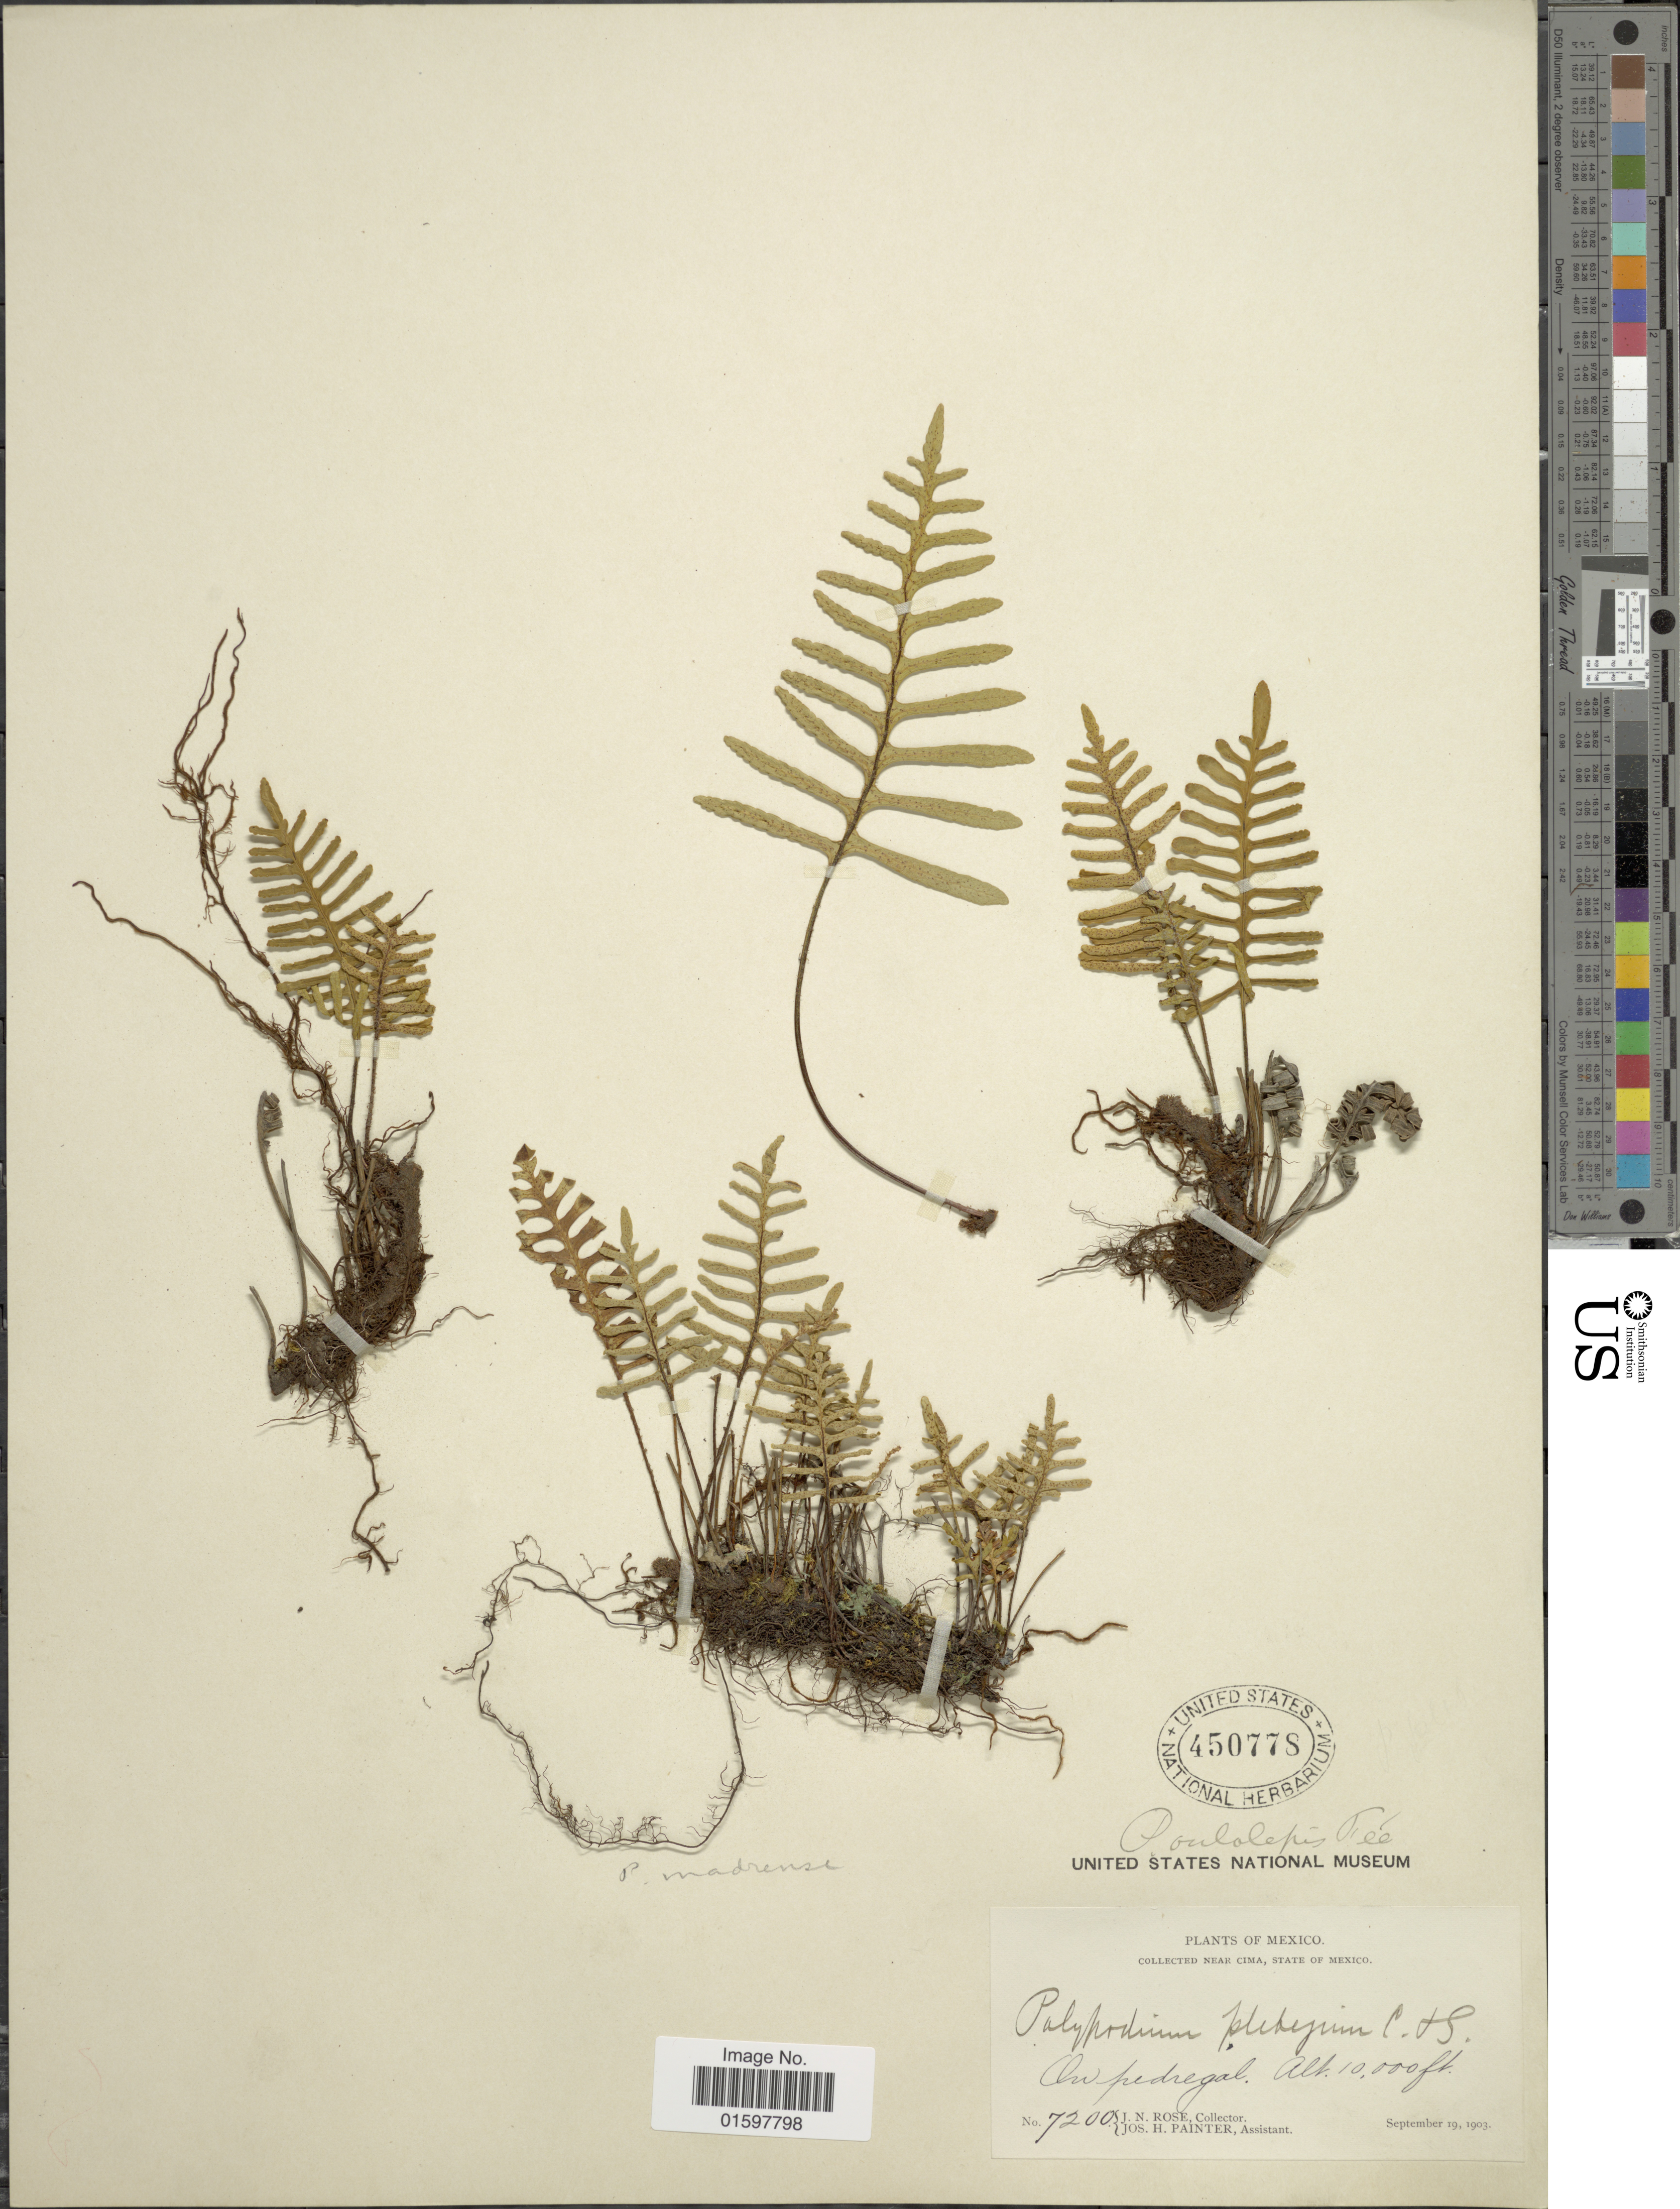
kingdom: Plantae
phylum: Tracheophyta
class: Polypodiopsida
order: Polypodiales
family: Polypodiaceae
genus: Pleopeltis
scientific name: Pleopeltis madrense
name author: (J. Sm.) A.R. Sm. & Tejero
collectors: J. N. Rose & J. H. Painter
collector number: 7200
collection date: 1903-09-19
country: Mexico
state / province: México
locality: Near Cima, State of Mexico, on pedegral.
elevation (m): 3048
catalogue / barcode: US 450778